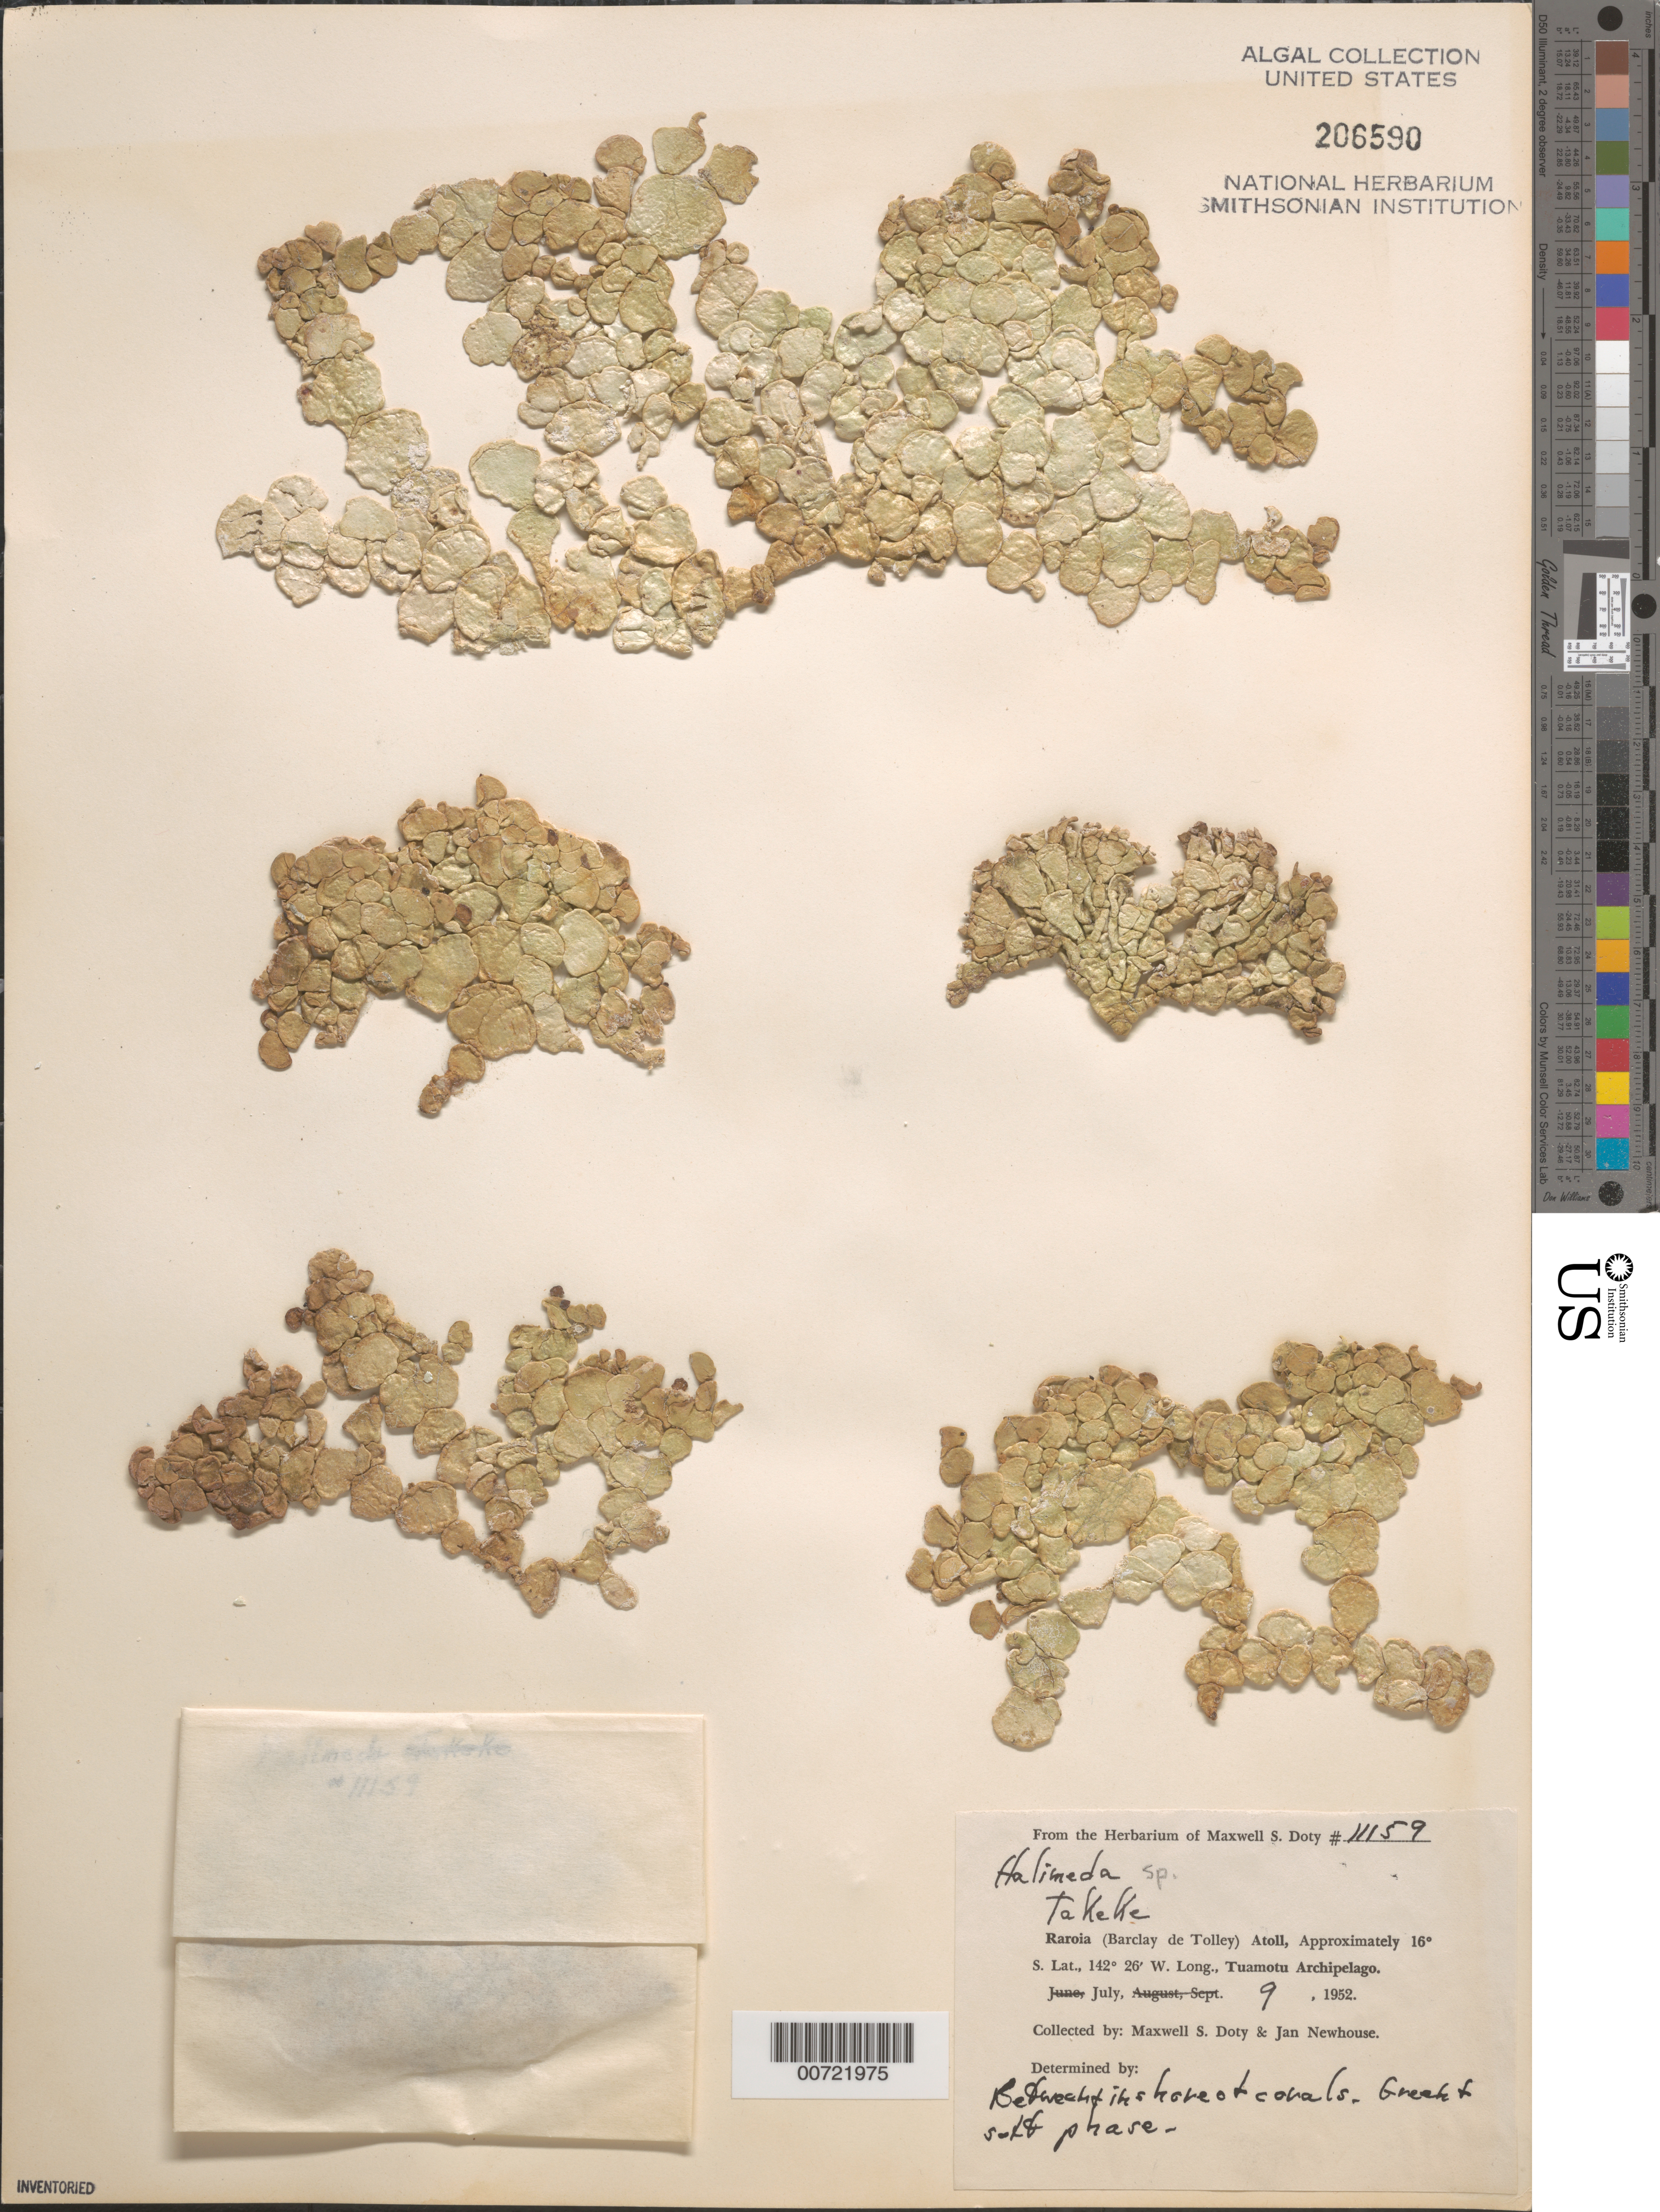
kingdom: Plantae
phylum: Chlorophyta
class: Ulvophyceae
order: Bryopsidales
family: Halimedaceae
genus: Halimeda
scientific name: Halimeda sp.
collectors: M. S. Doty & W. J. Newhouse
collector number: MSD 11159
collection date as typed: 09 Jul 1952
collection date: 1952-07-09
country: French Polynesia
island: Raroia Atoll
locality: Takeke islet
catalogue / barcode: US 206590